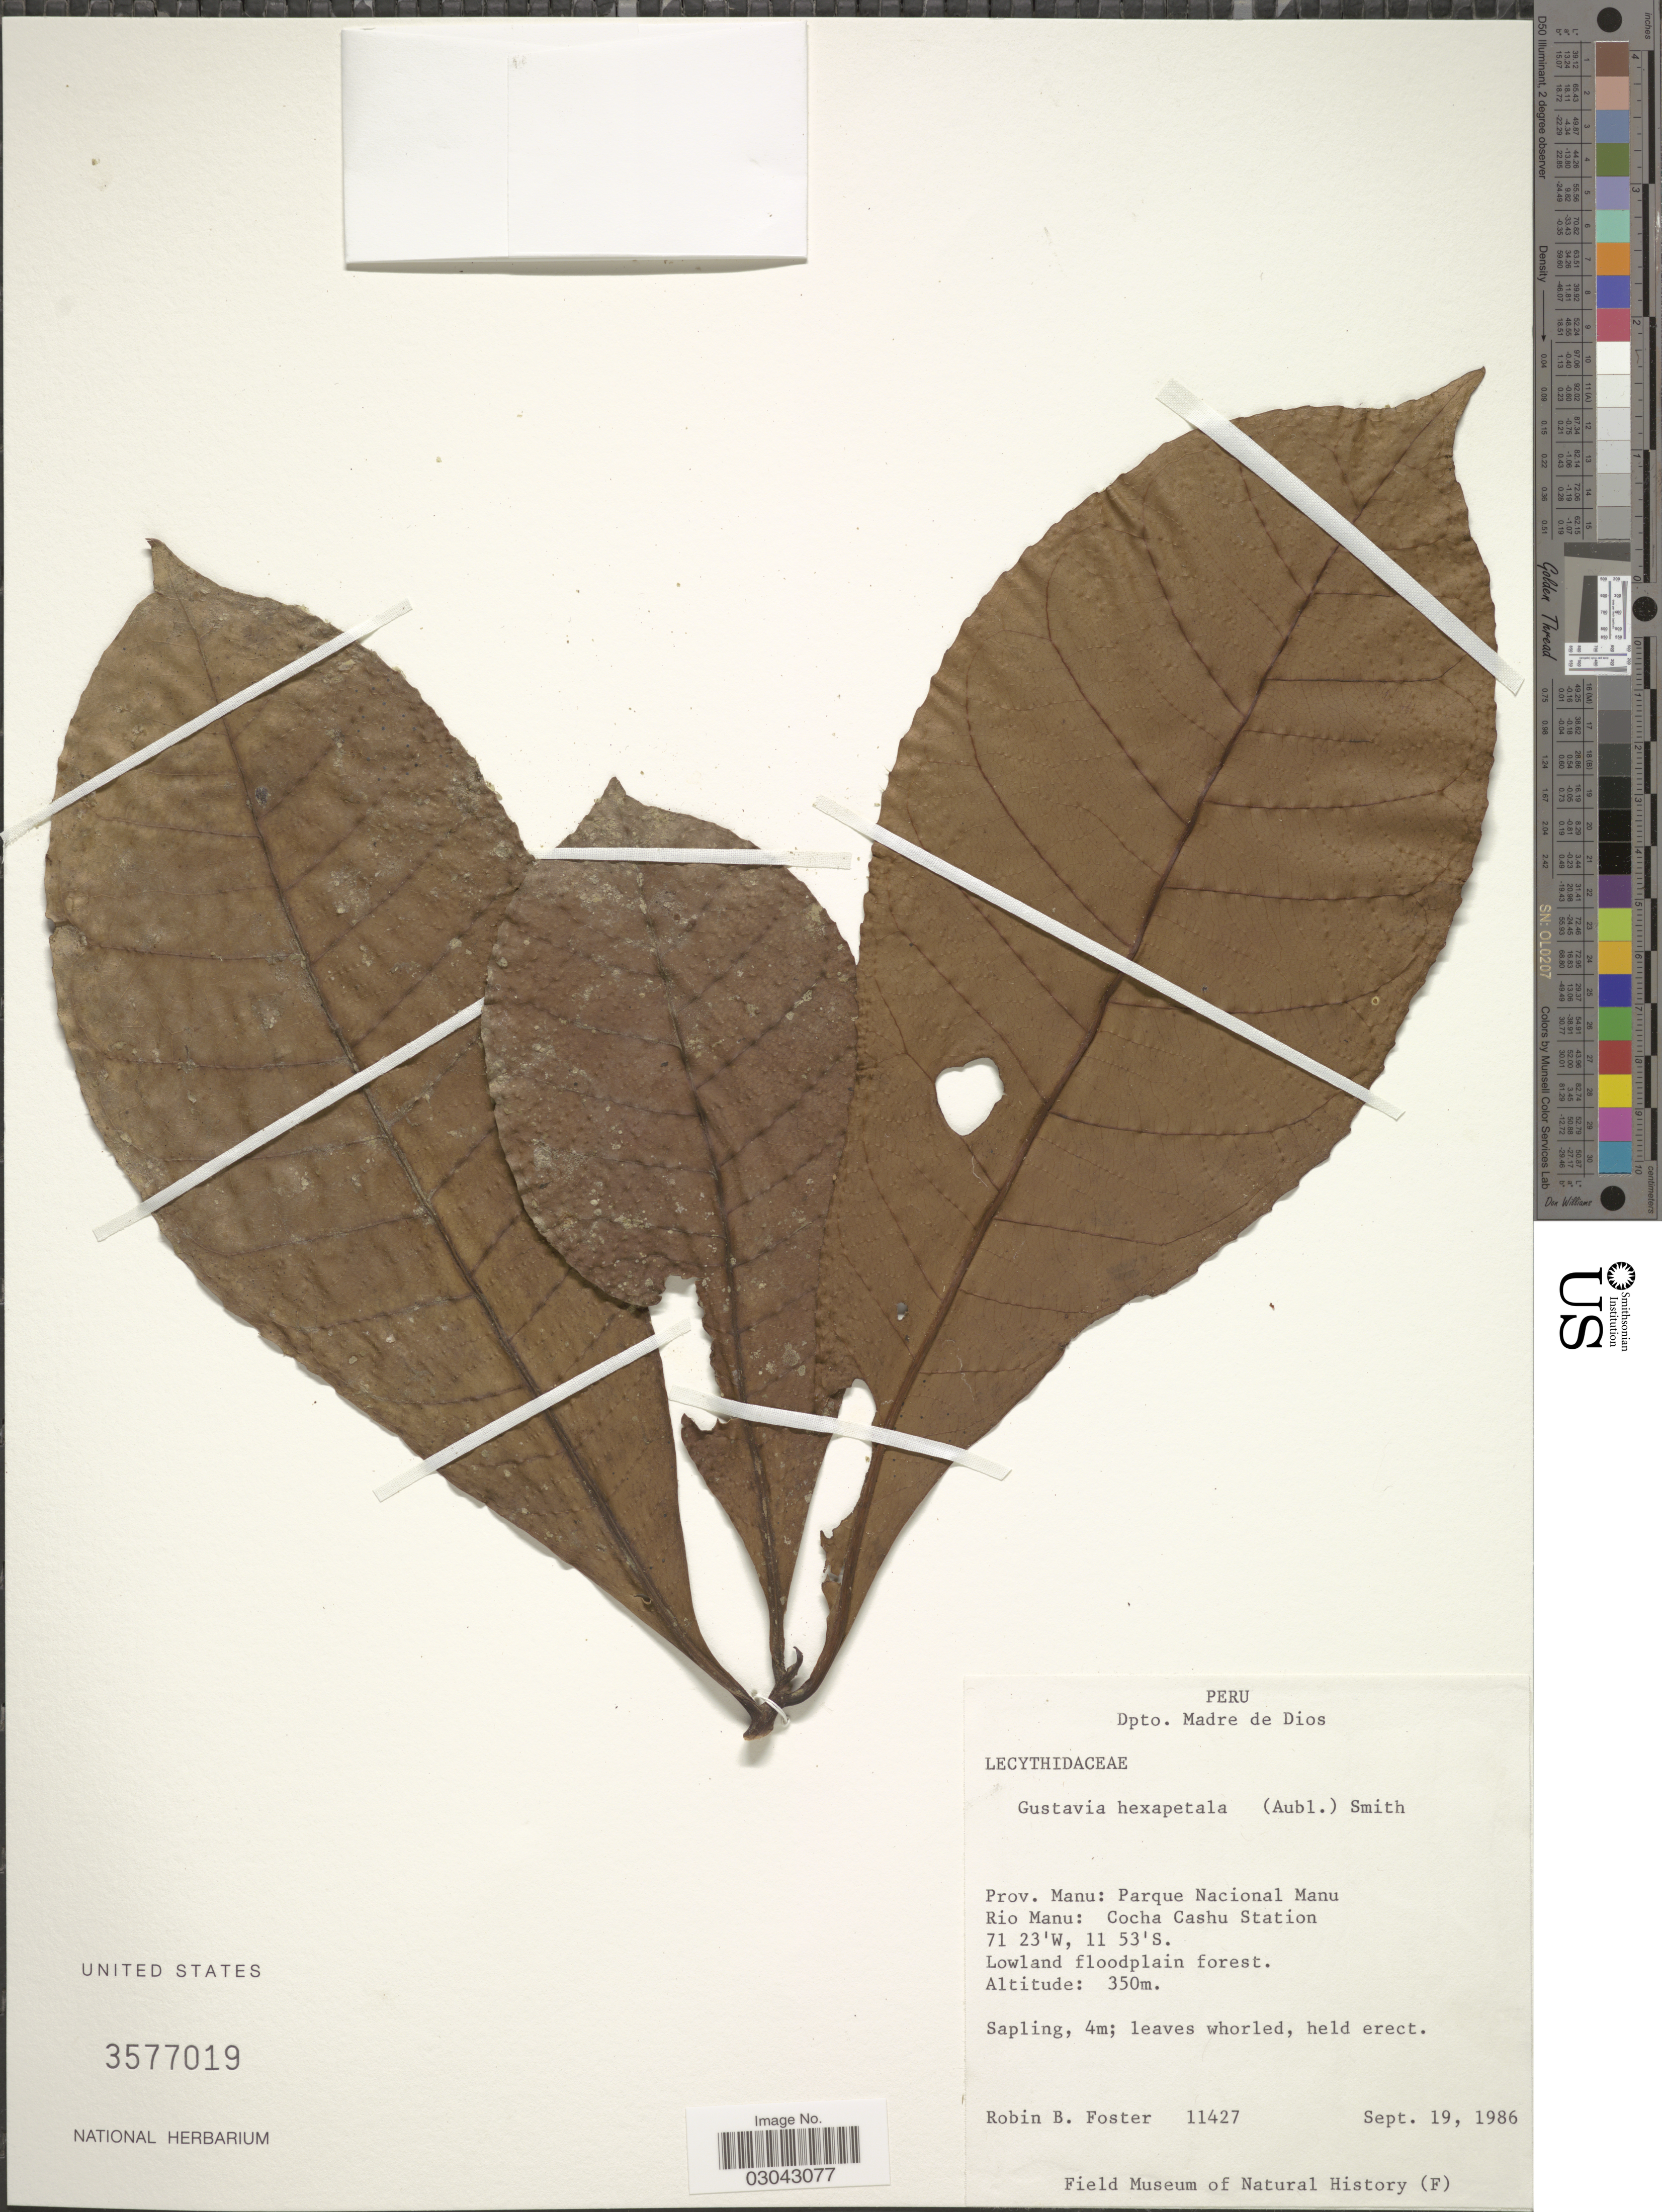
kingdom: Plantae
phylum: Tracheophyta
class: Magnoliopsida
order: Ericales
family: Lecythidaceae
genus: Gustavia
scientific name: Gustavia superba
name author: (Kunth) O. Berg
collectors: R. B. Foster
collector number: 11427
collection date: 1986-09-19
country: Peru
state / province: Madre de Dios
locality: Dpto. Madre de Dios, Prov. Manu: Parque Nacional Manu, Rio Manu: Cocha Cashu Station.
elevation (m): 350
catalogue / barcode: US 3577019